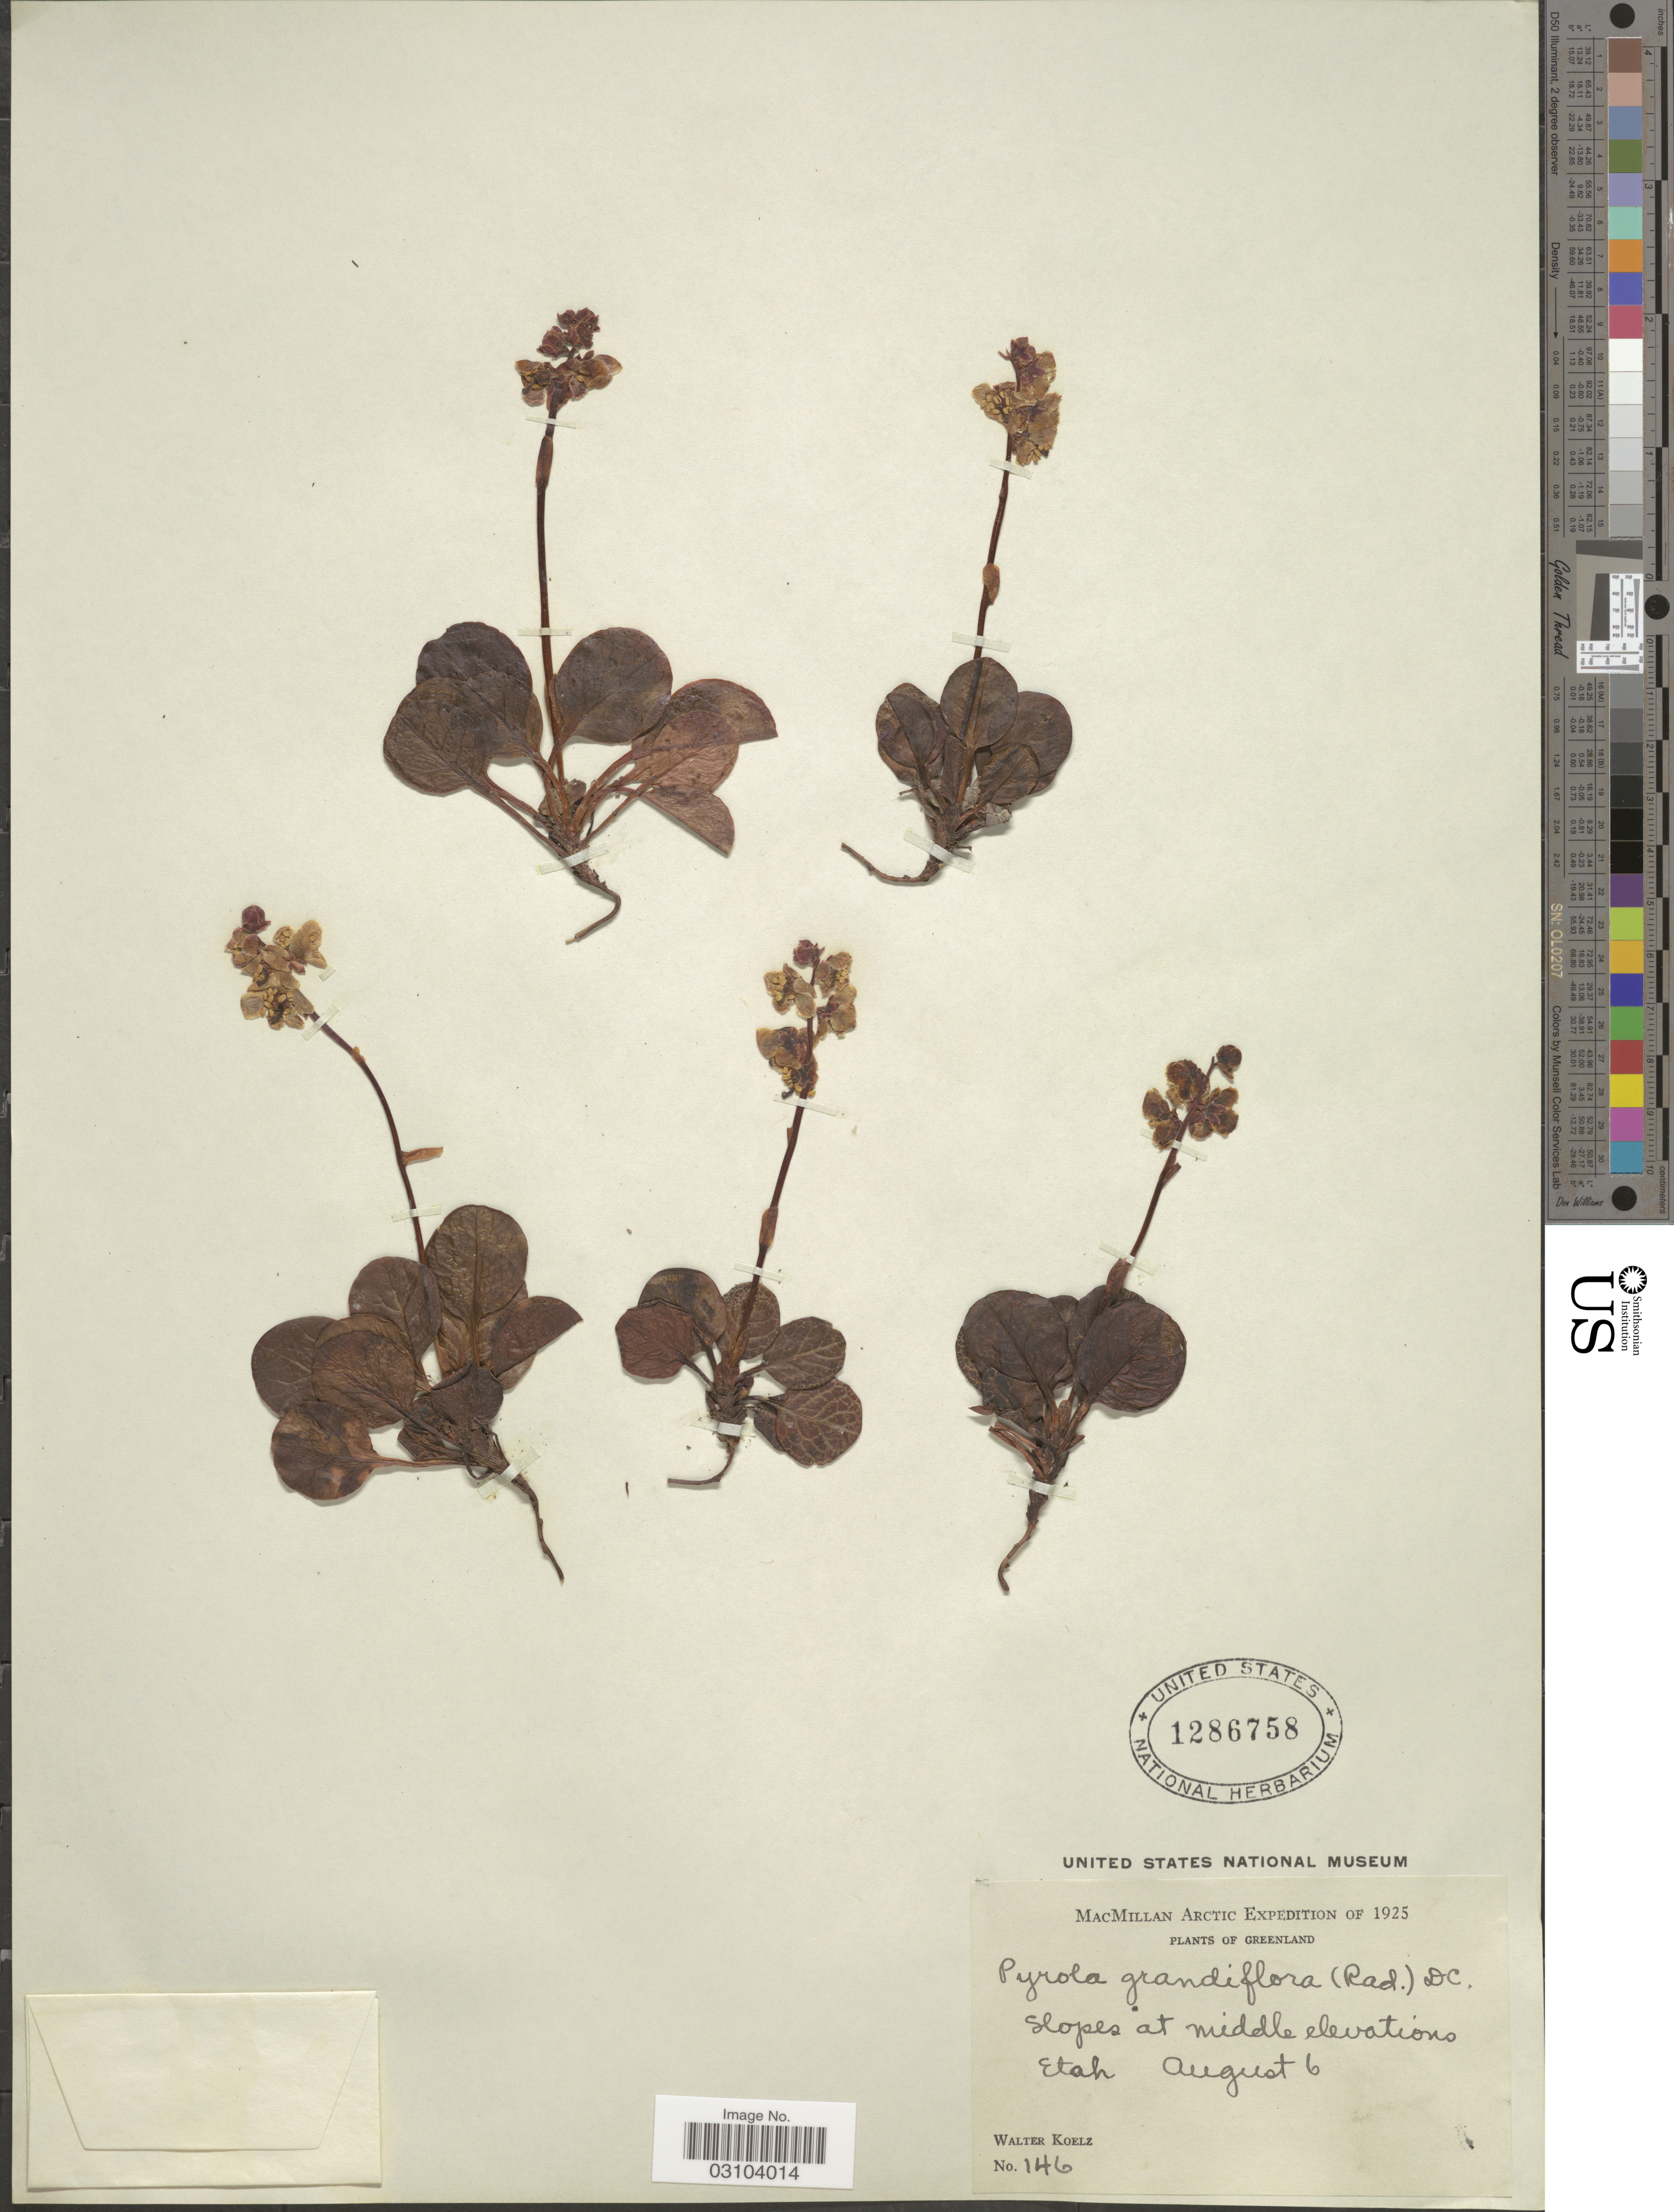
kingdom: Plantae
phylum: Tracheophyta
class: Magnoliopsida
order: Ericales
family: Ericaceae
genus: Pyrola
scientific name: Pyrola grandiflora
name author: Radius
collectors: W. N. Koelz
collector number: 146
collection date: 1925-08-06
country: Greenland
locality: Slopes at middle elevations Etah.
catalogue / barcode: US 1286758